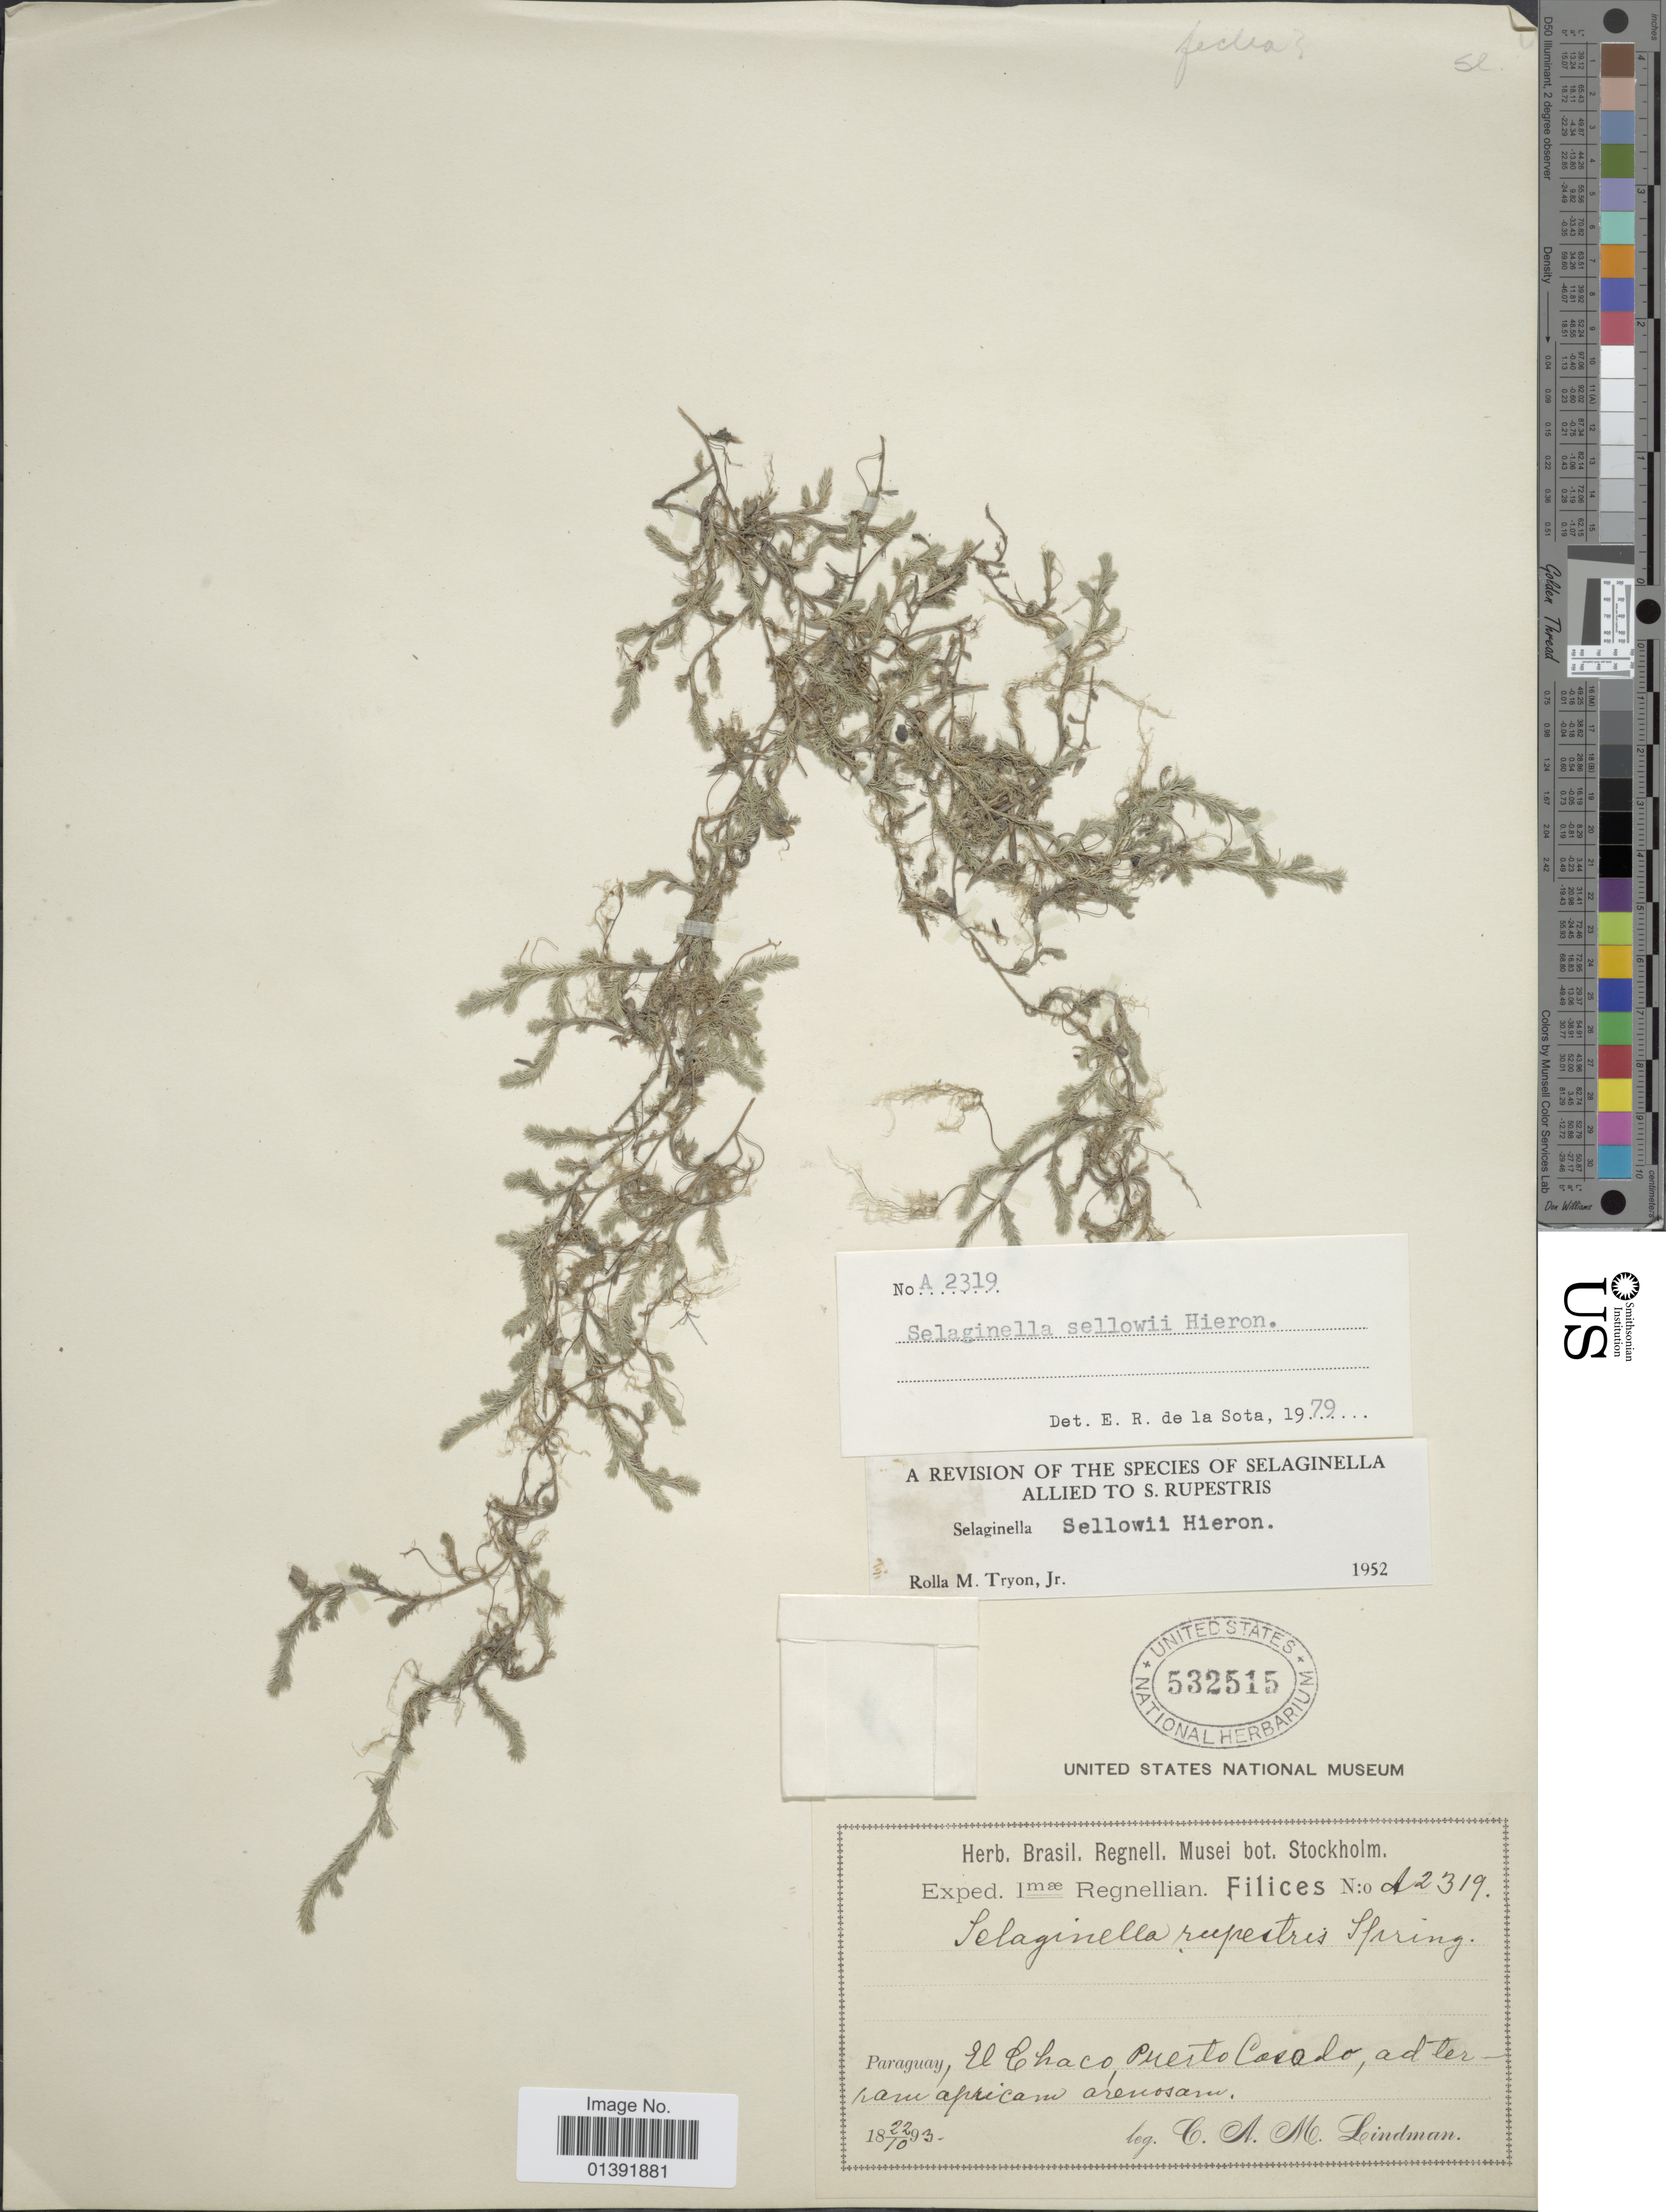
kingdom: Plantae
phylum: Tracheophyta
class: Lycopodiopsida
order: Selaginellales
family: Selaginellaceae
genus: Selaginella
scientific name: Selaginella sellowii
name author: Hieron.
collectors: C. Lindman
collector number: A2319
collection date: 1893-10-22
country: Paraguay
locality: El Chaco, Puerto Casado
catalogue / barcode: US 532515